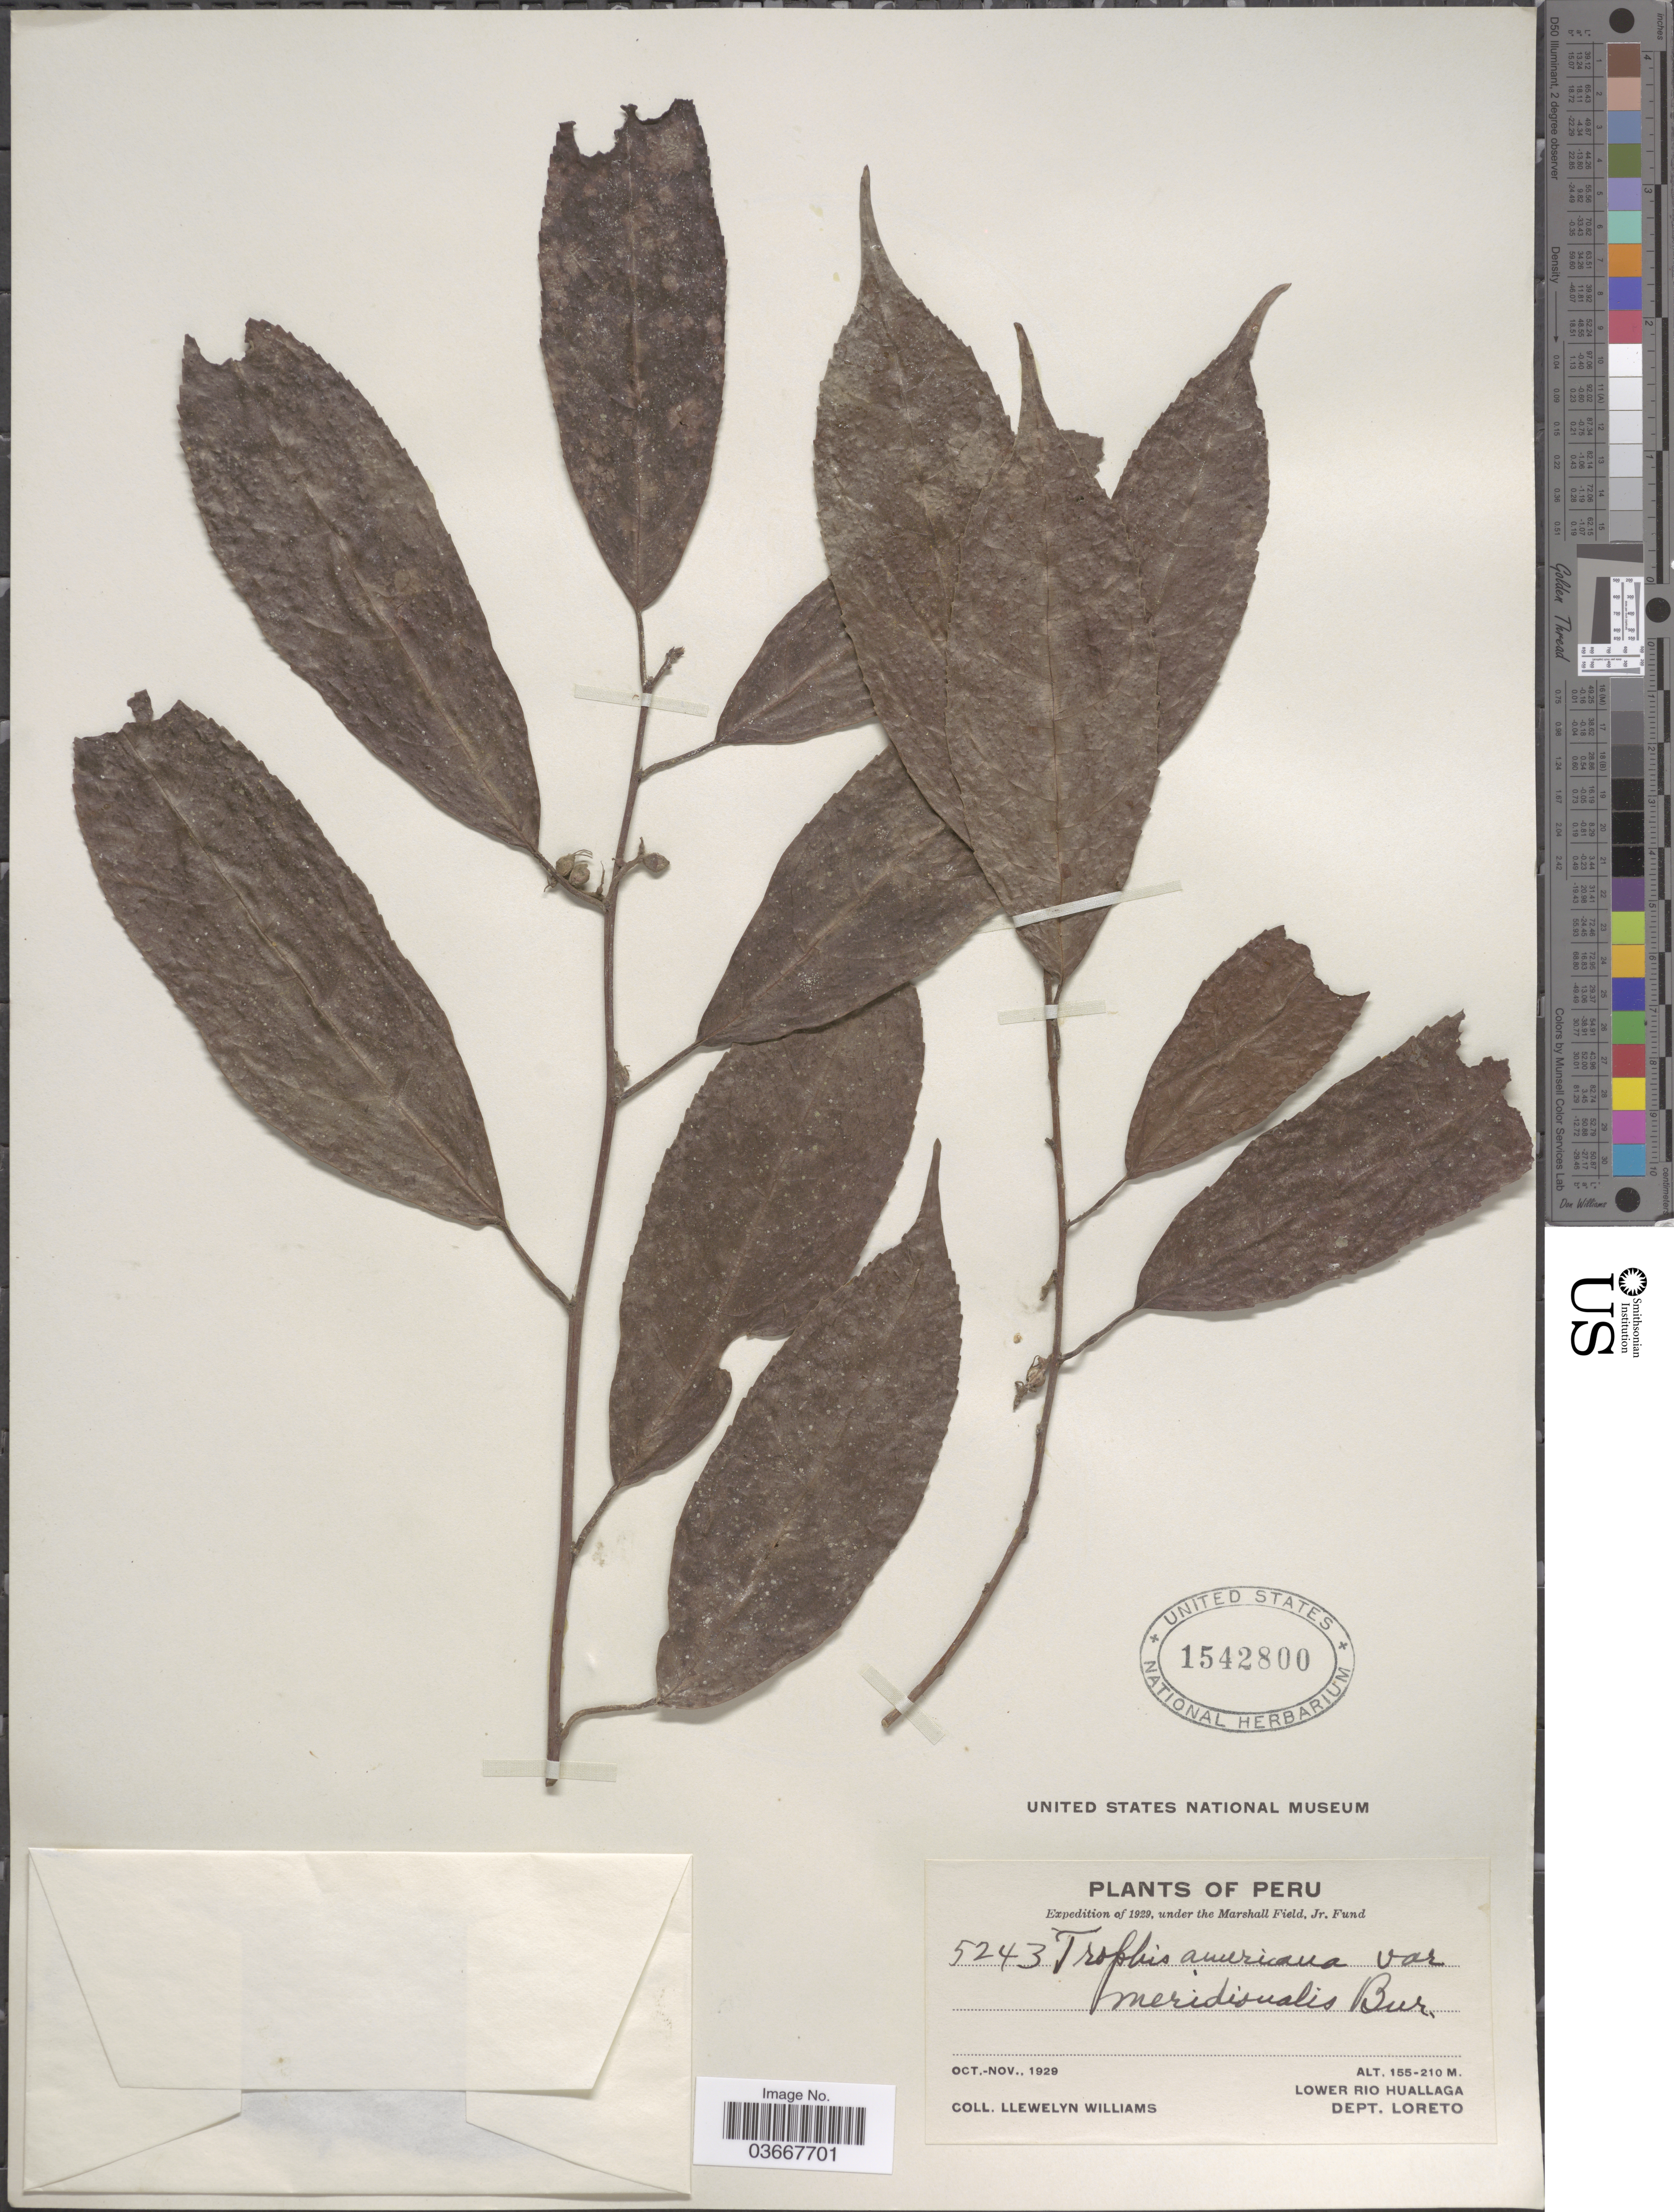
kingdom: Plantae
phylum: Tracheophyta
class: Magnoliopsida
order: Rosales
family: Moraceae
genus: Trophis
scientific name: Trophis racemosa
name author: (L.) Urb.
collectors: Ll. Williams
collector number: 5243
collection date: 1929-10/1929-11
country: Peru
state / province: Loreto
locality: Lower Rio Huallaga. Dept. Loreto.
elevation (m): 155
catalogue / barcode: US 1542800